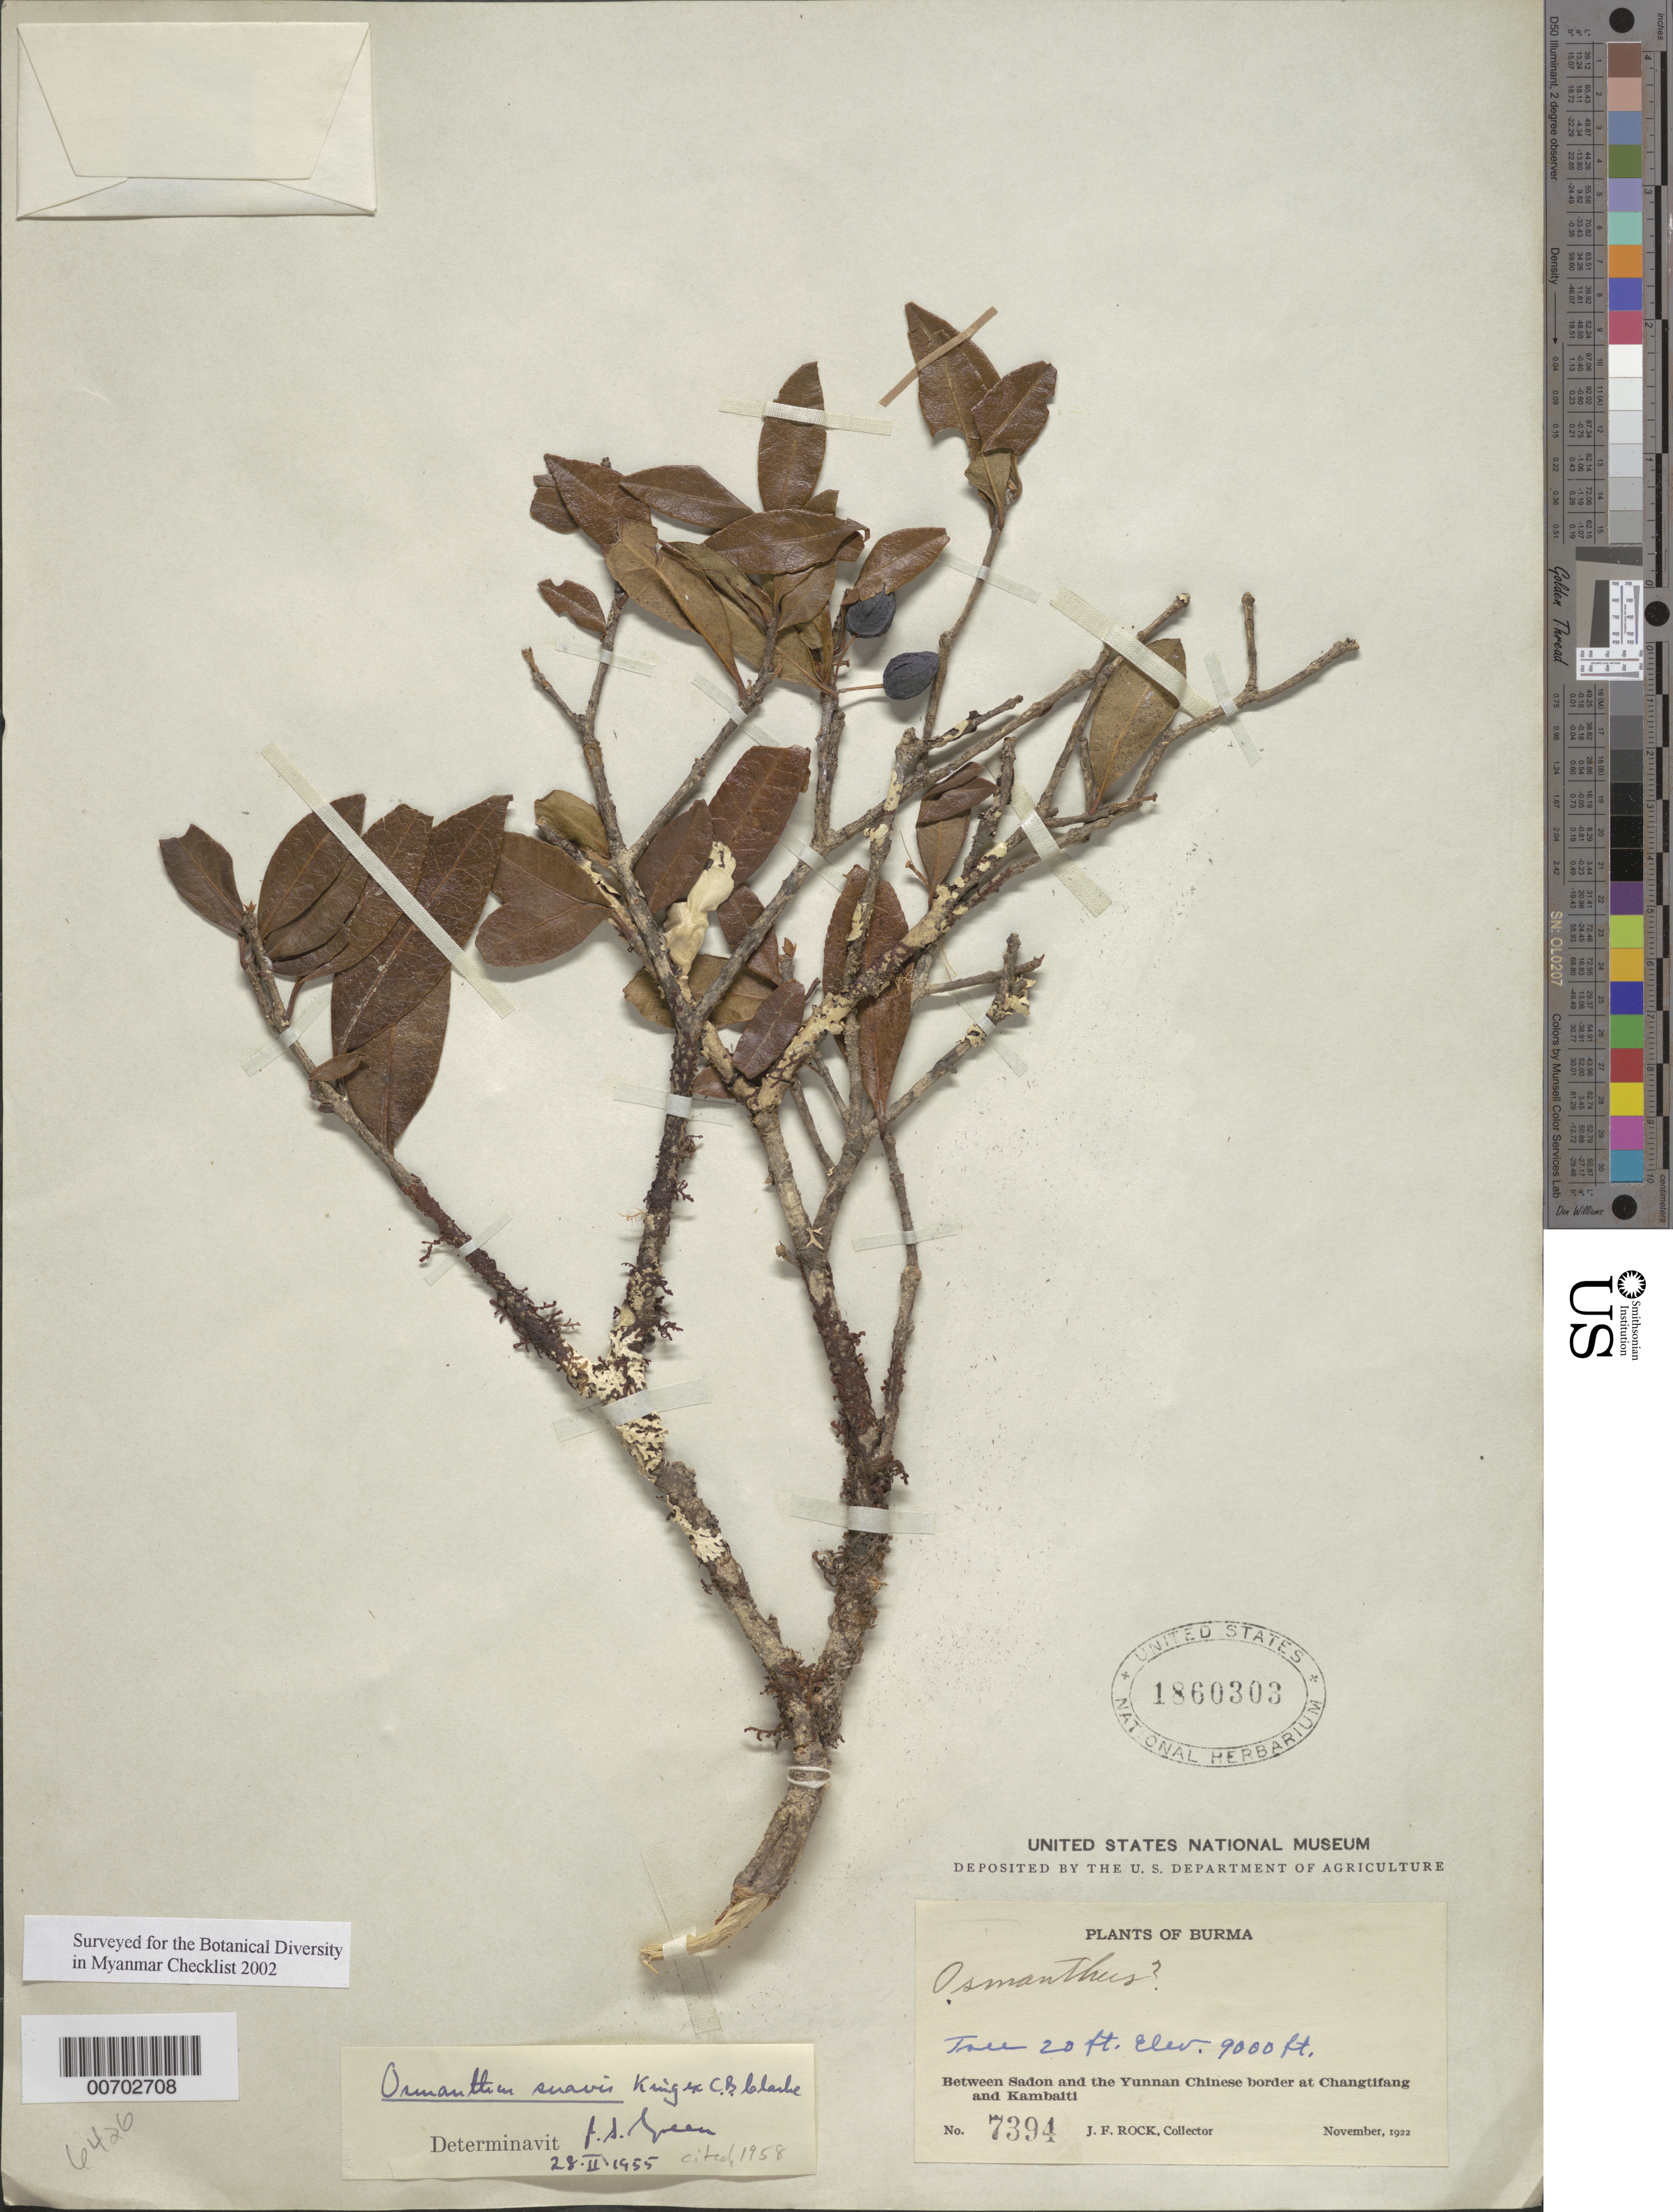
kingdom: Plantae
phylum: Tracheophyta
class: Magnoliopsida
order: Lamiales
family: Oleaceae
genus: Osmanthus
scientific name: Osmanthus suavis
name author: King ex C.B. Clarke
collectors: J. F. Rock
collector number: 7394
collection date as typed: Nov 1922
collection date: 1922-11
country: Myanmar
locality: Betw. Sadon and Yunnan Chinese border at Changtifang and Kambaiti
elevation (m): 2743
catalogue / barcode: US 1860303